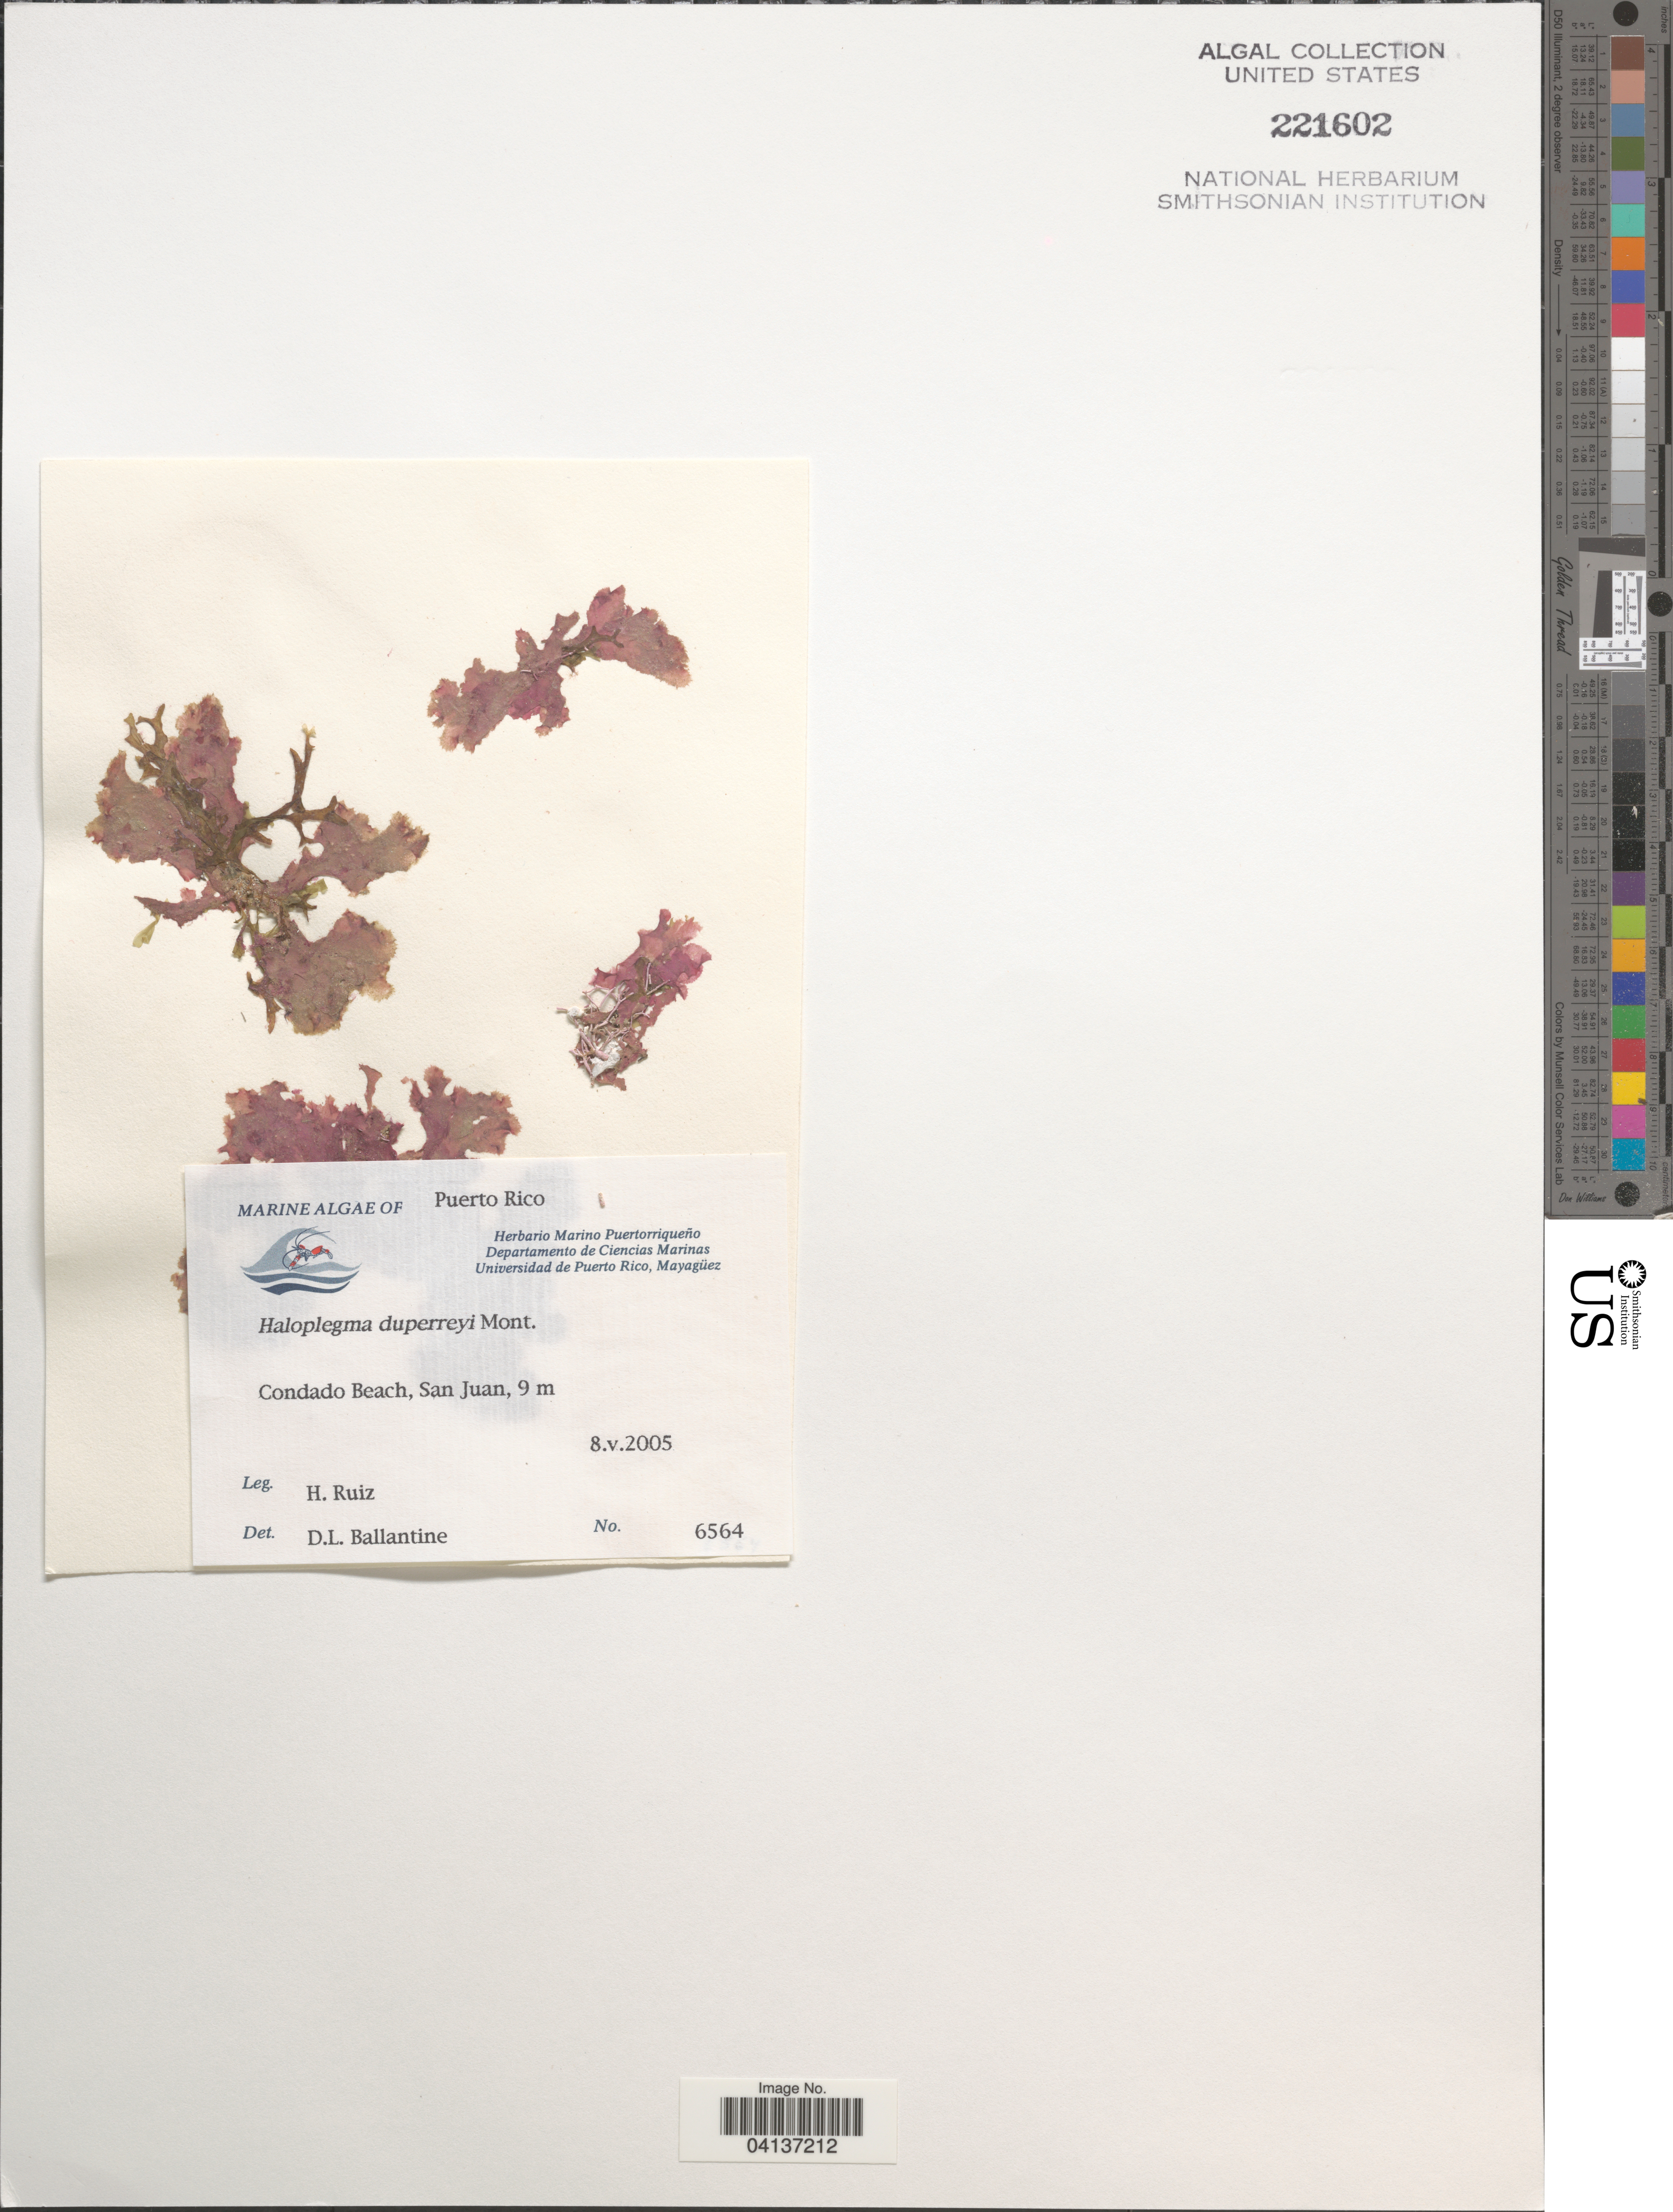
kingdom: Plantae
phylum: Rhodophyta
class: Florideophyceae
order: Ceramiales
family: Wrangeliaceae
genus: Haloplegma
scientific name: Haloplegma duperreyi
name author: Mont.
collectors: H. Ruiz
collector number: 6564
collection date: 2005-05-08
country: Puerto Rico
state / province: San Juan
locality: Condado Beach.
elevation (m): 9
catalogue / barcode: US 221602